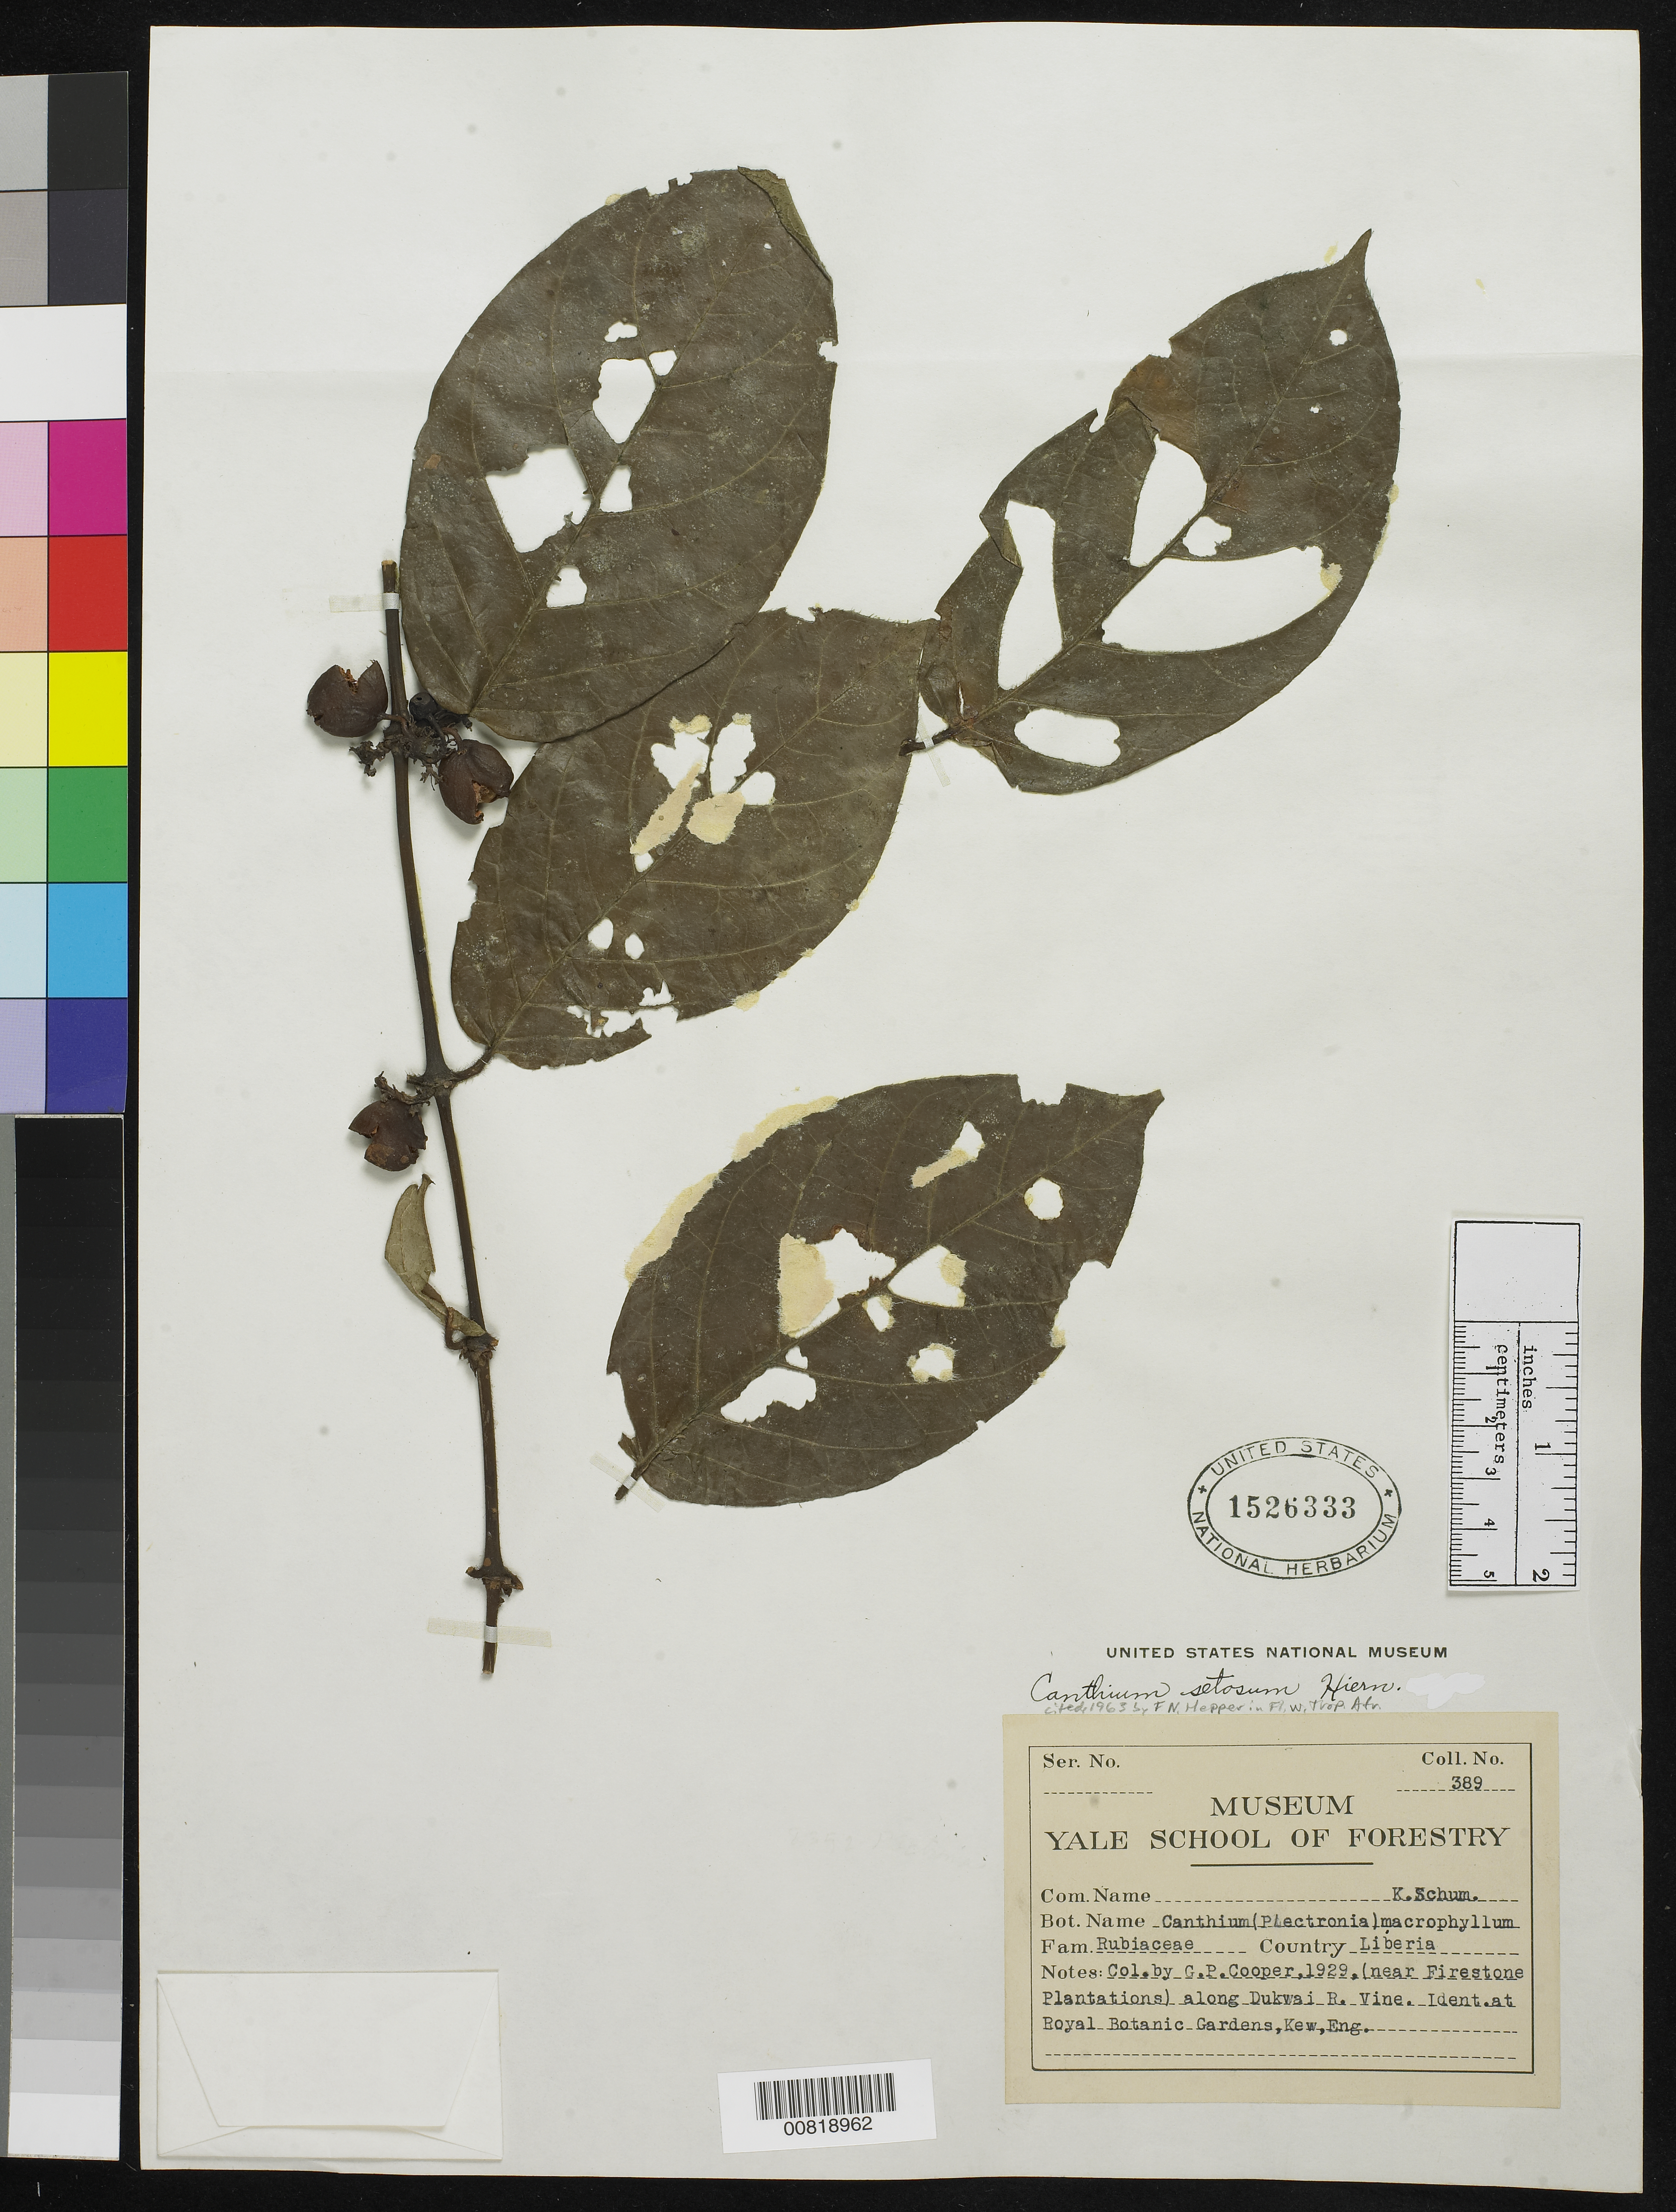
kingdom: Plantae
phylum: Tracheophyta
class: Magnoliopsida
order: Gentianales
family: Rubiaceae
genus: Canthium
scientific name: Canthium setosum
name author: Hiern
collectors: G. Cooper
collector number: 389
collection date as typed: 1929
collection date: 1929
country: Liberia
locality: (near Firestone Plantations) along Dukwai River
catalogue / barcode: US 1526333